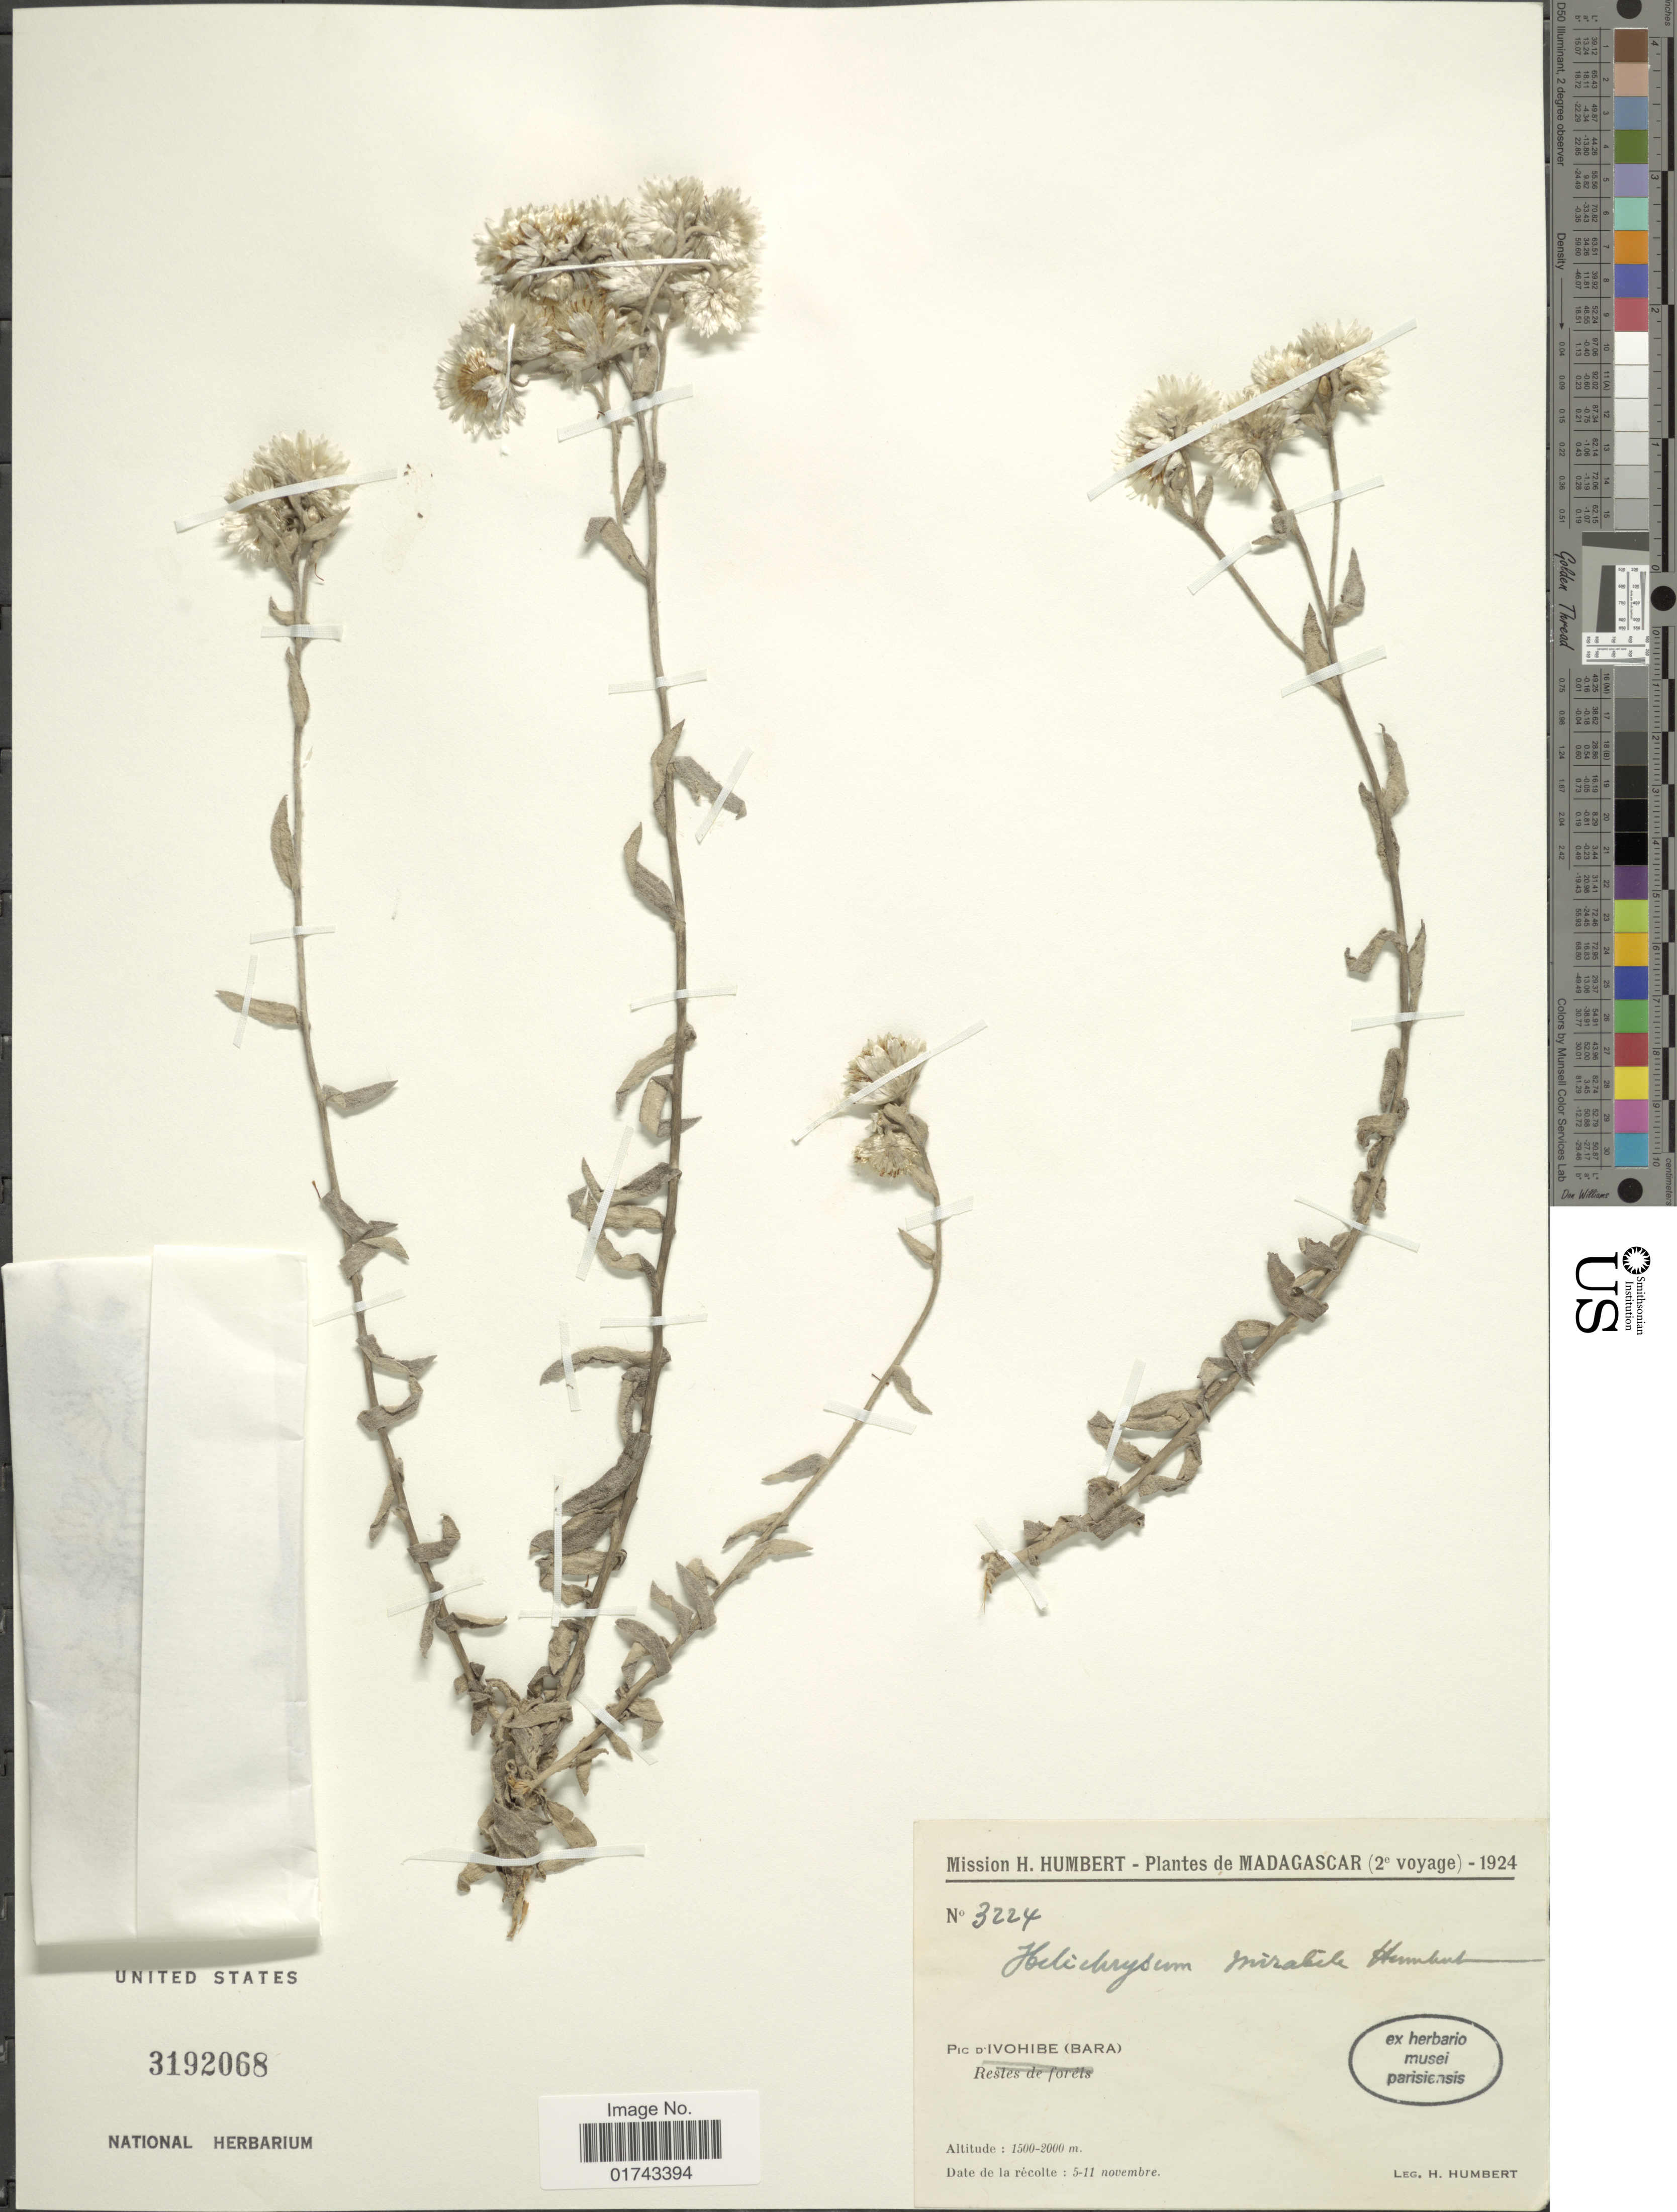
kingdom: Plantae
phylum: Tracheophyta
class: Magnoliopsida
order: Asterales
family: Asteraceae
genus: Helichrysum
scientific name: Helichrysum mirabile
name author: Humbert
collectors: H. Humbert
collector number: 3224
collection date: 1924-11-05/1924-11-11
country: Madagascar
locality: Pic d' Ivohibe (Bara)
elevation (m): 1500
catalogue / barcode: US 3192068